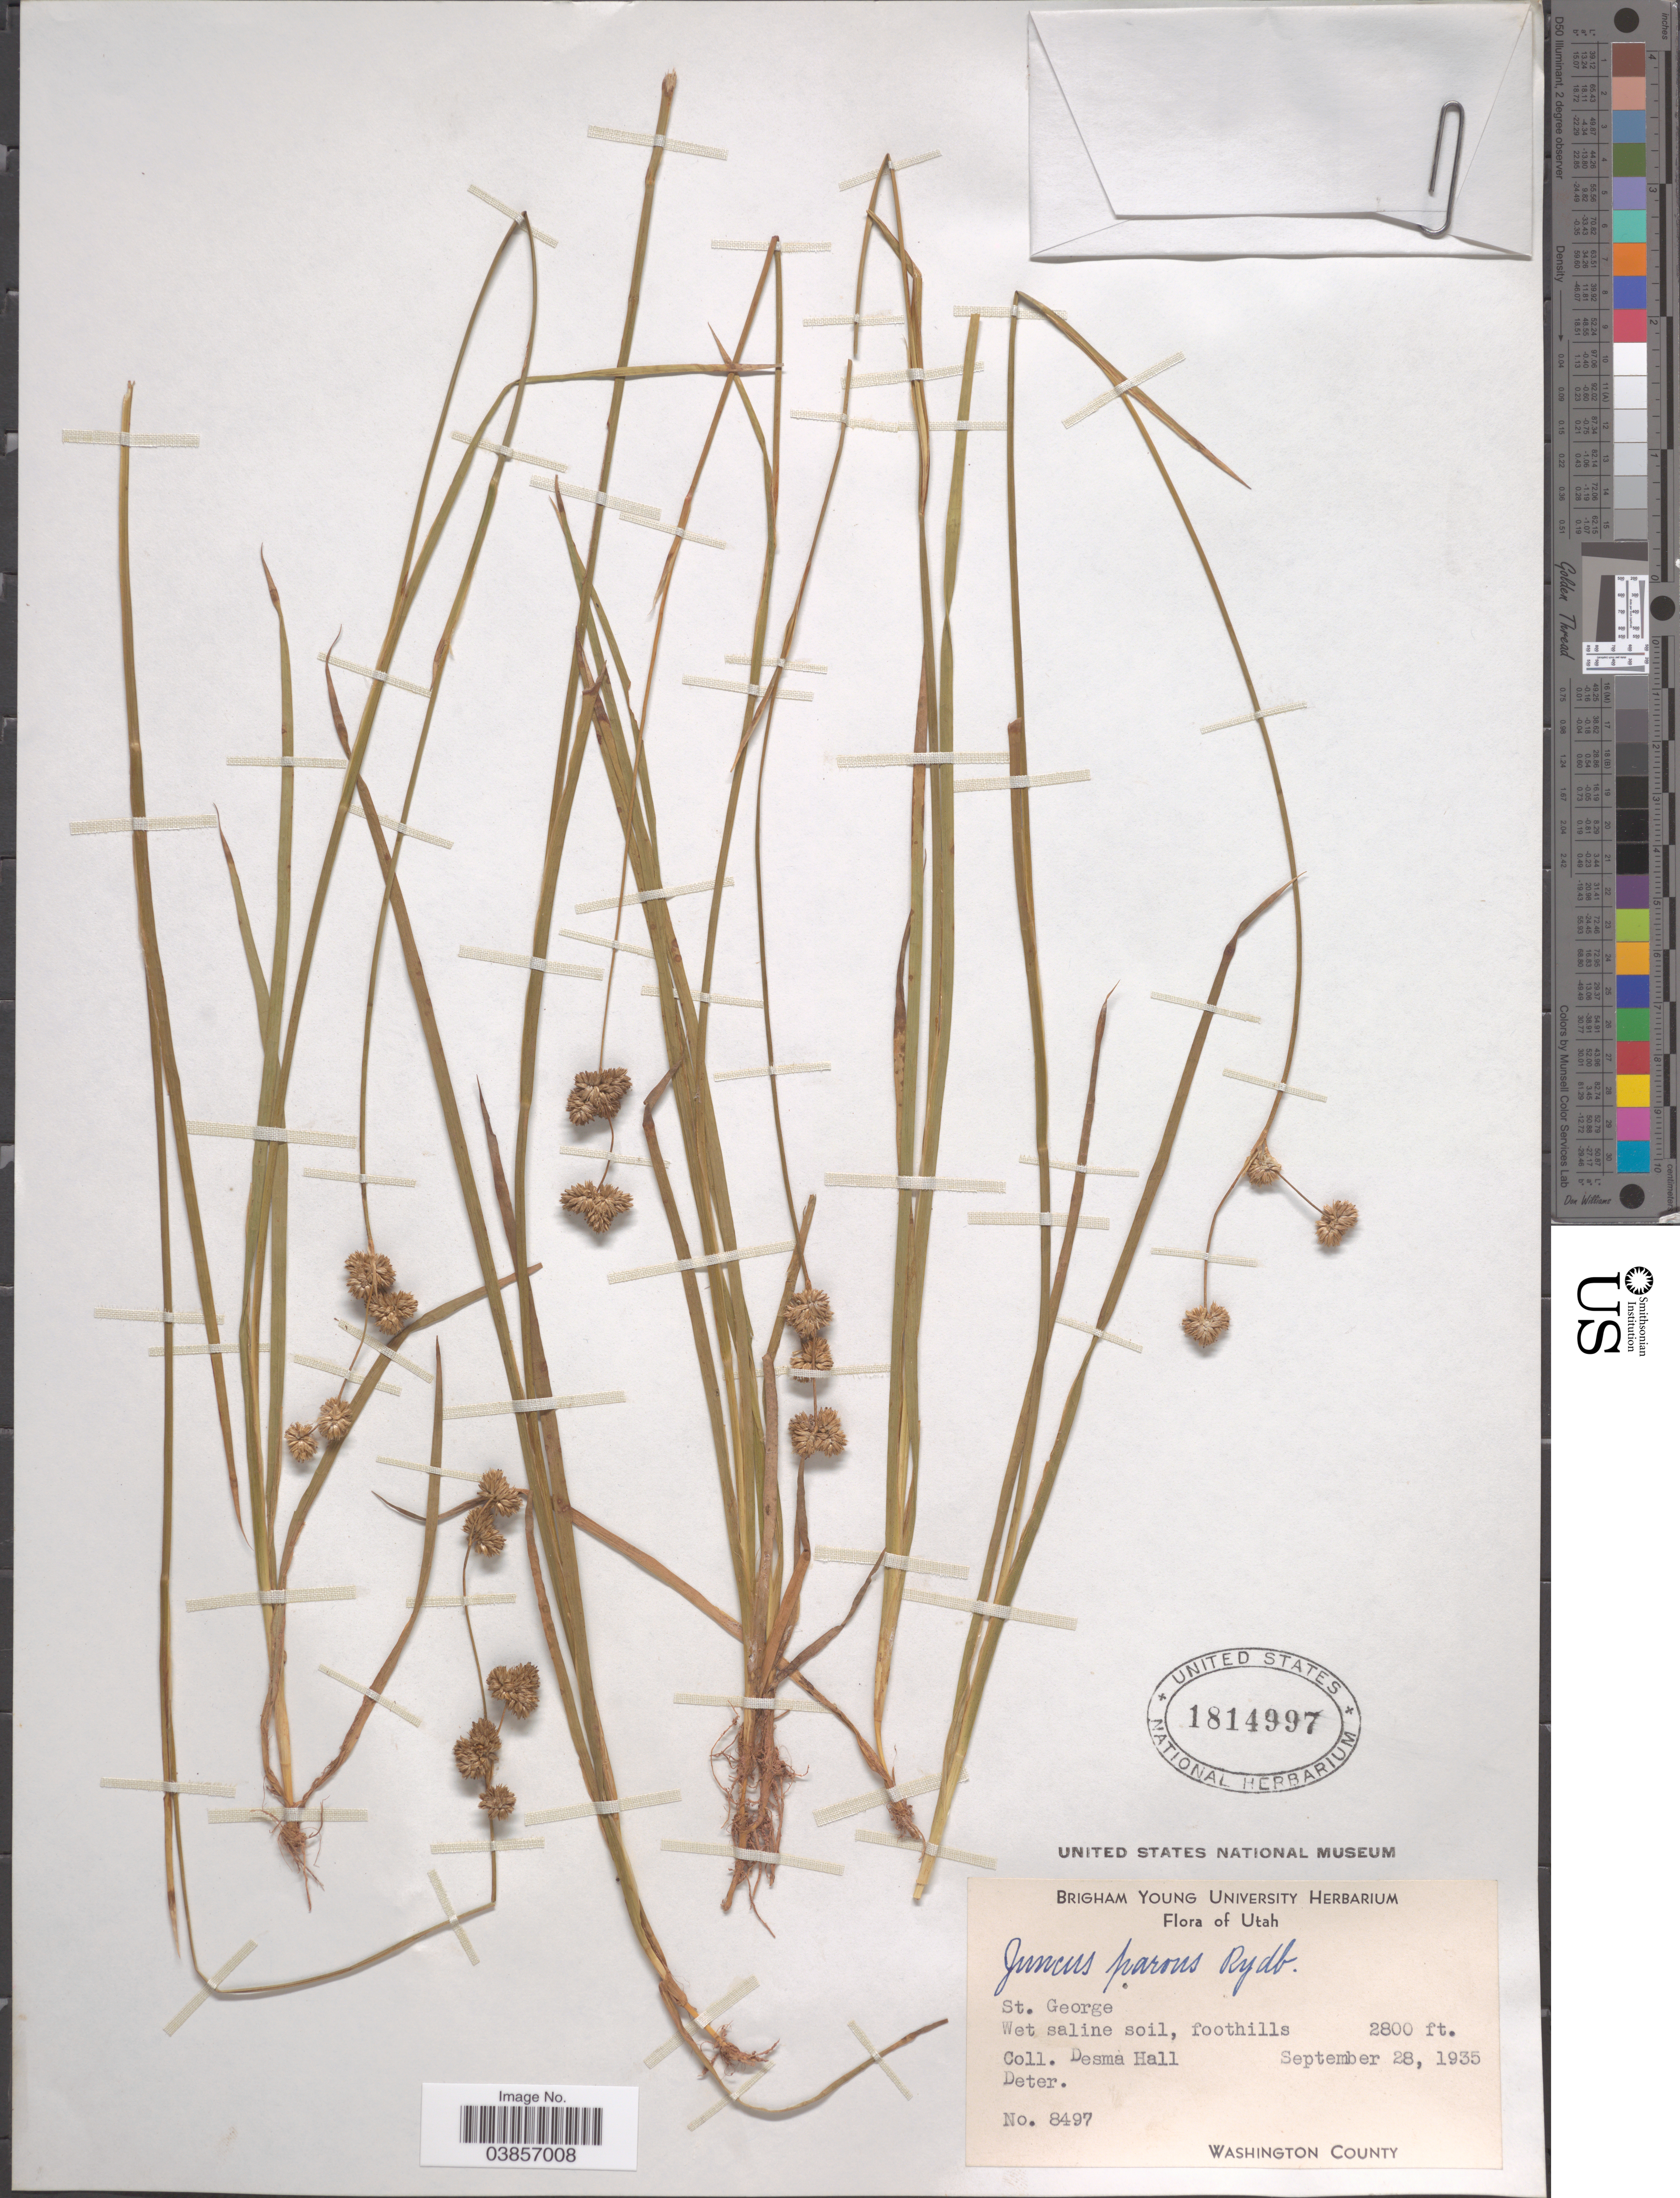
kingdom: Plantae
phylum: Tracheophyta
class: Liliopsida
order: Poales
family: Juncaceae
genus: Juncus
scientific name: Juncus saximontanus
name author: A. Nelson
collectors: D. Hall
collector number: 8497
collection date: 1935-09-28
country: United States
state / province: Utah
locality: St. George. Washington County.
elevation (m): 853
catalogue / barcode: US 1814997